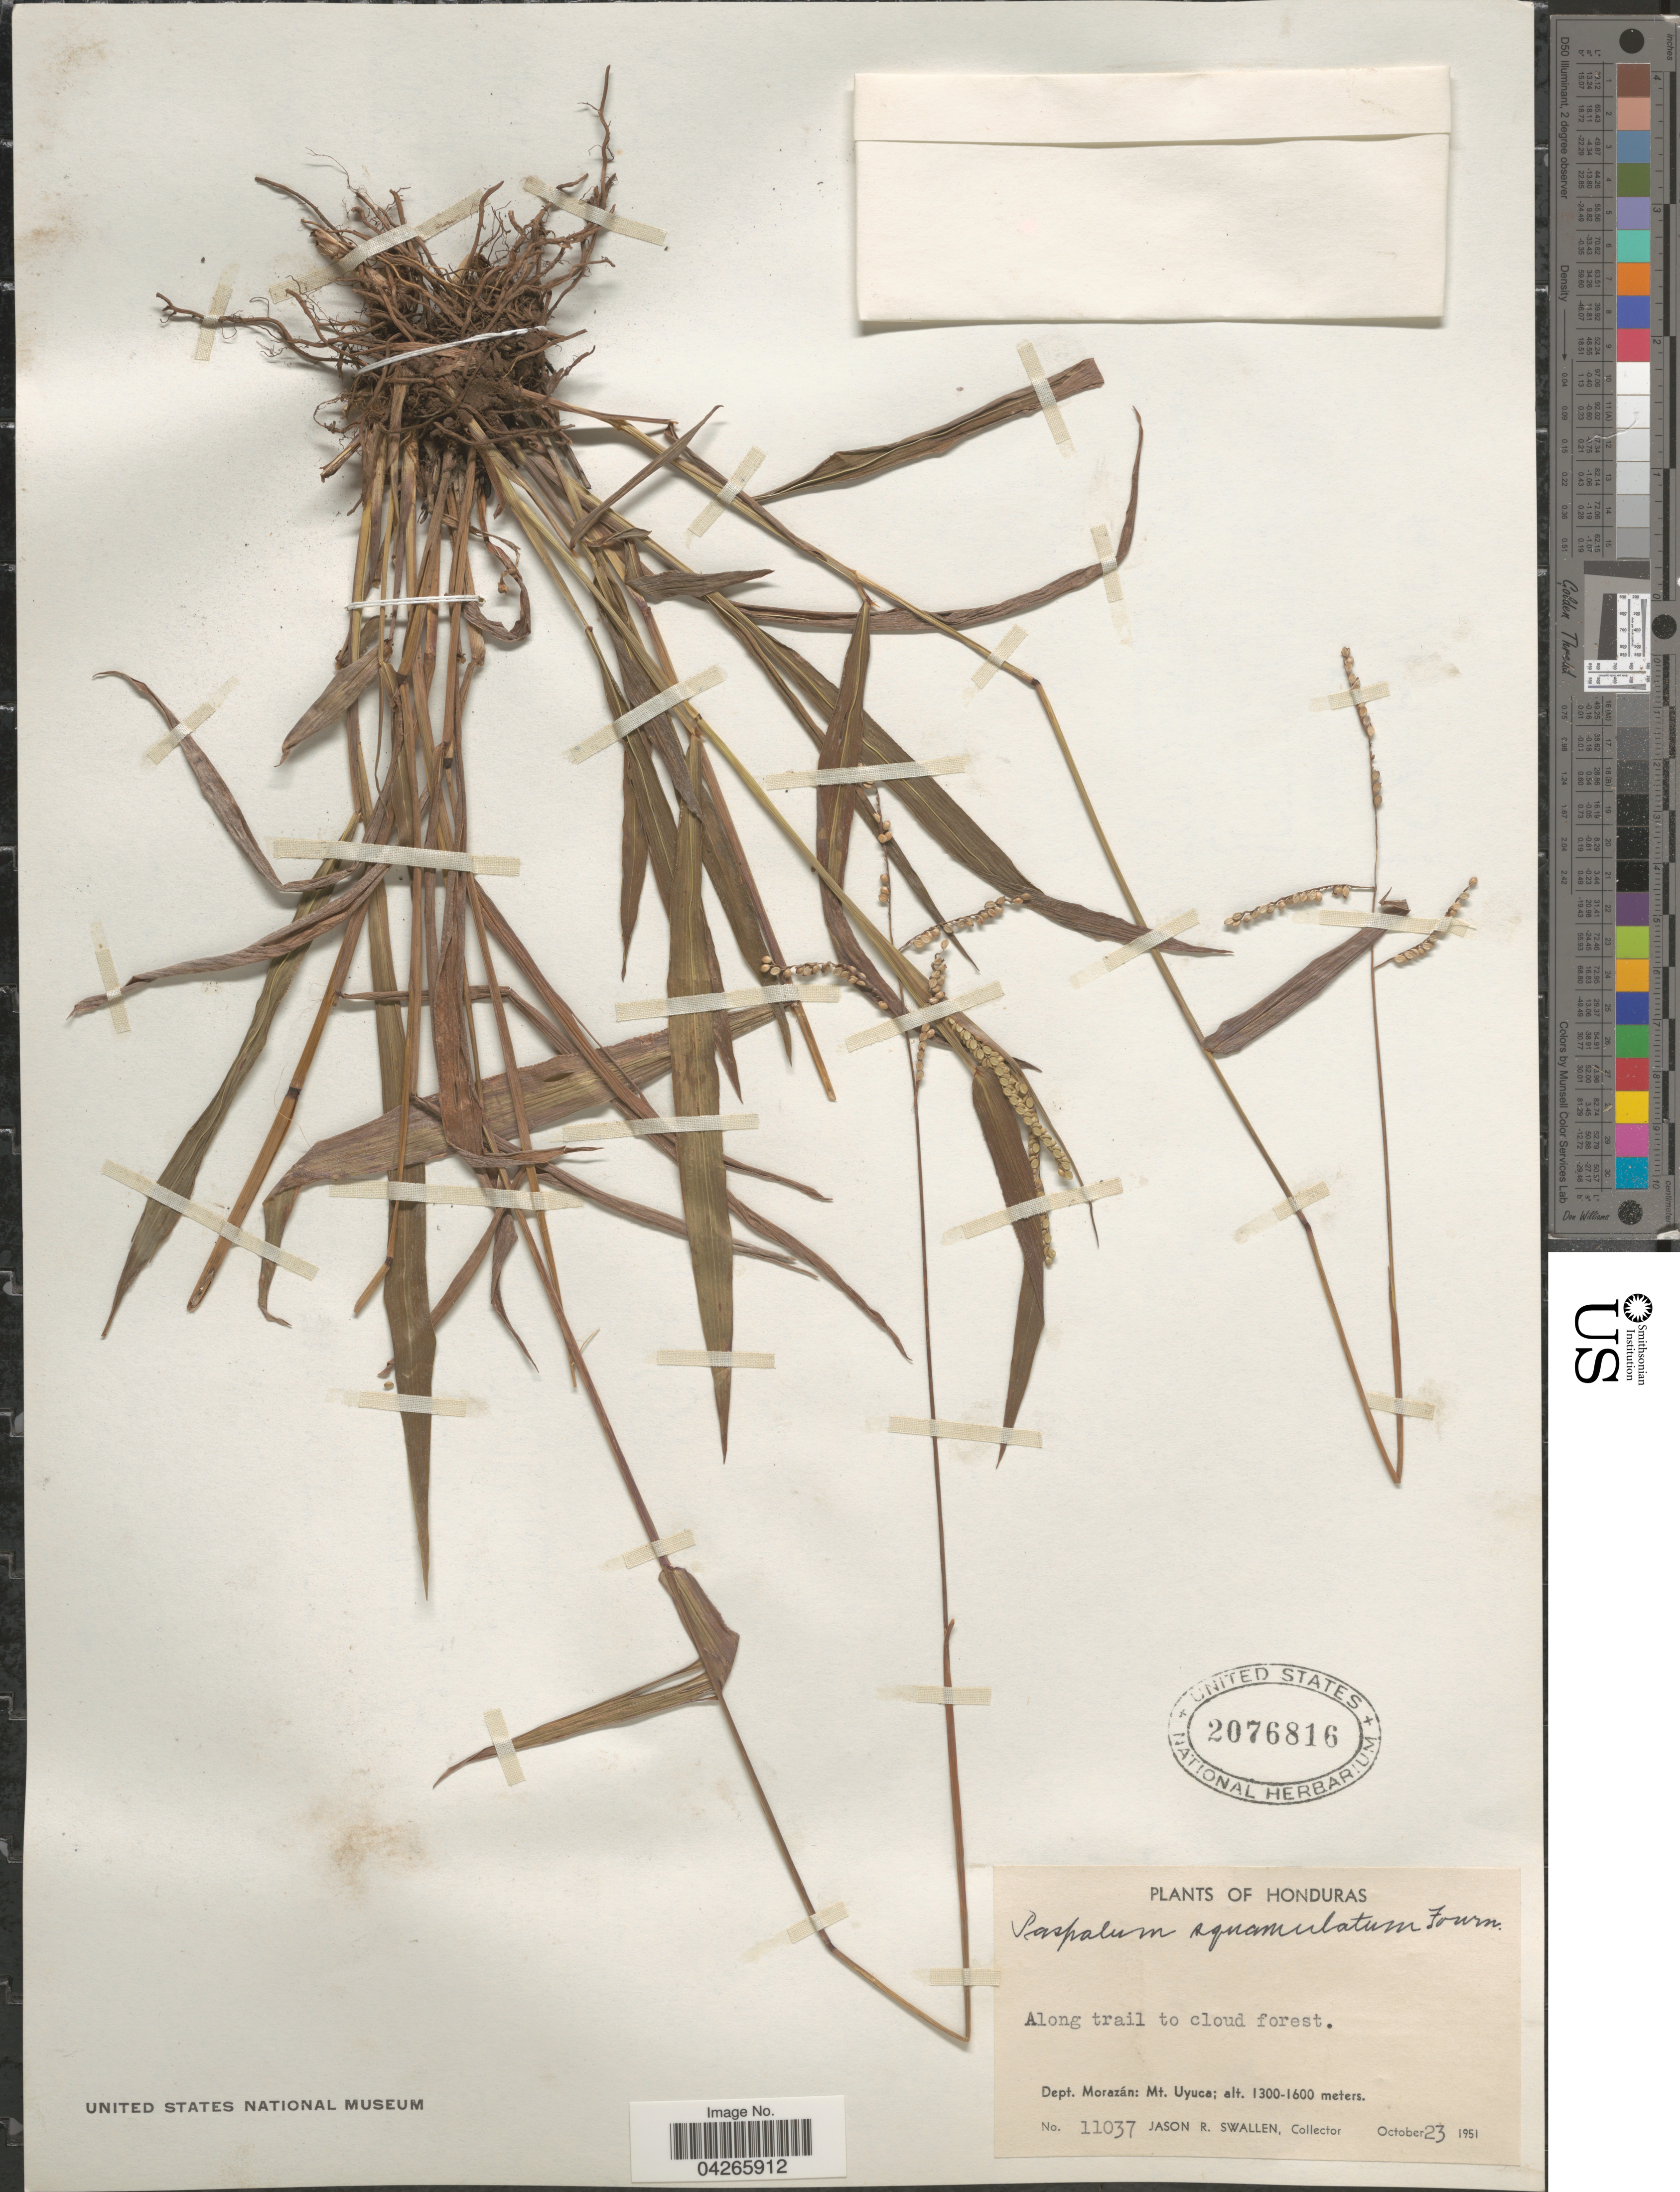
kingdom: Plantae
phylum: Tracheophyta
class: Liliopsida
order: Poales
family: Poaceae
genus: Paspalum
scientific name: Paspalum squamulatum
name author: E. Fourn.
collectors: J. R. Swallen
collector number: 11037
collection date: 1951-10-23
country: Honduras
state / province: Fco. Morazán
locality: Along trail to cloud forest. Dept. Morazán: Mt. Uyuca.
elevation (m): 1300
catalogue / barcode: US 2076816